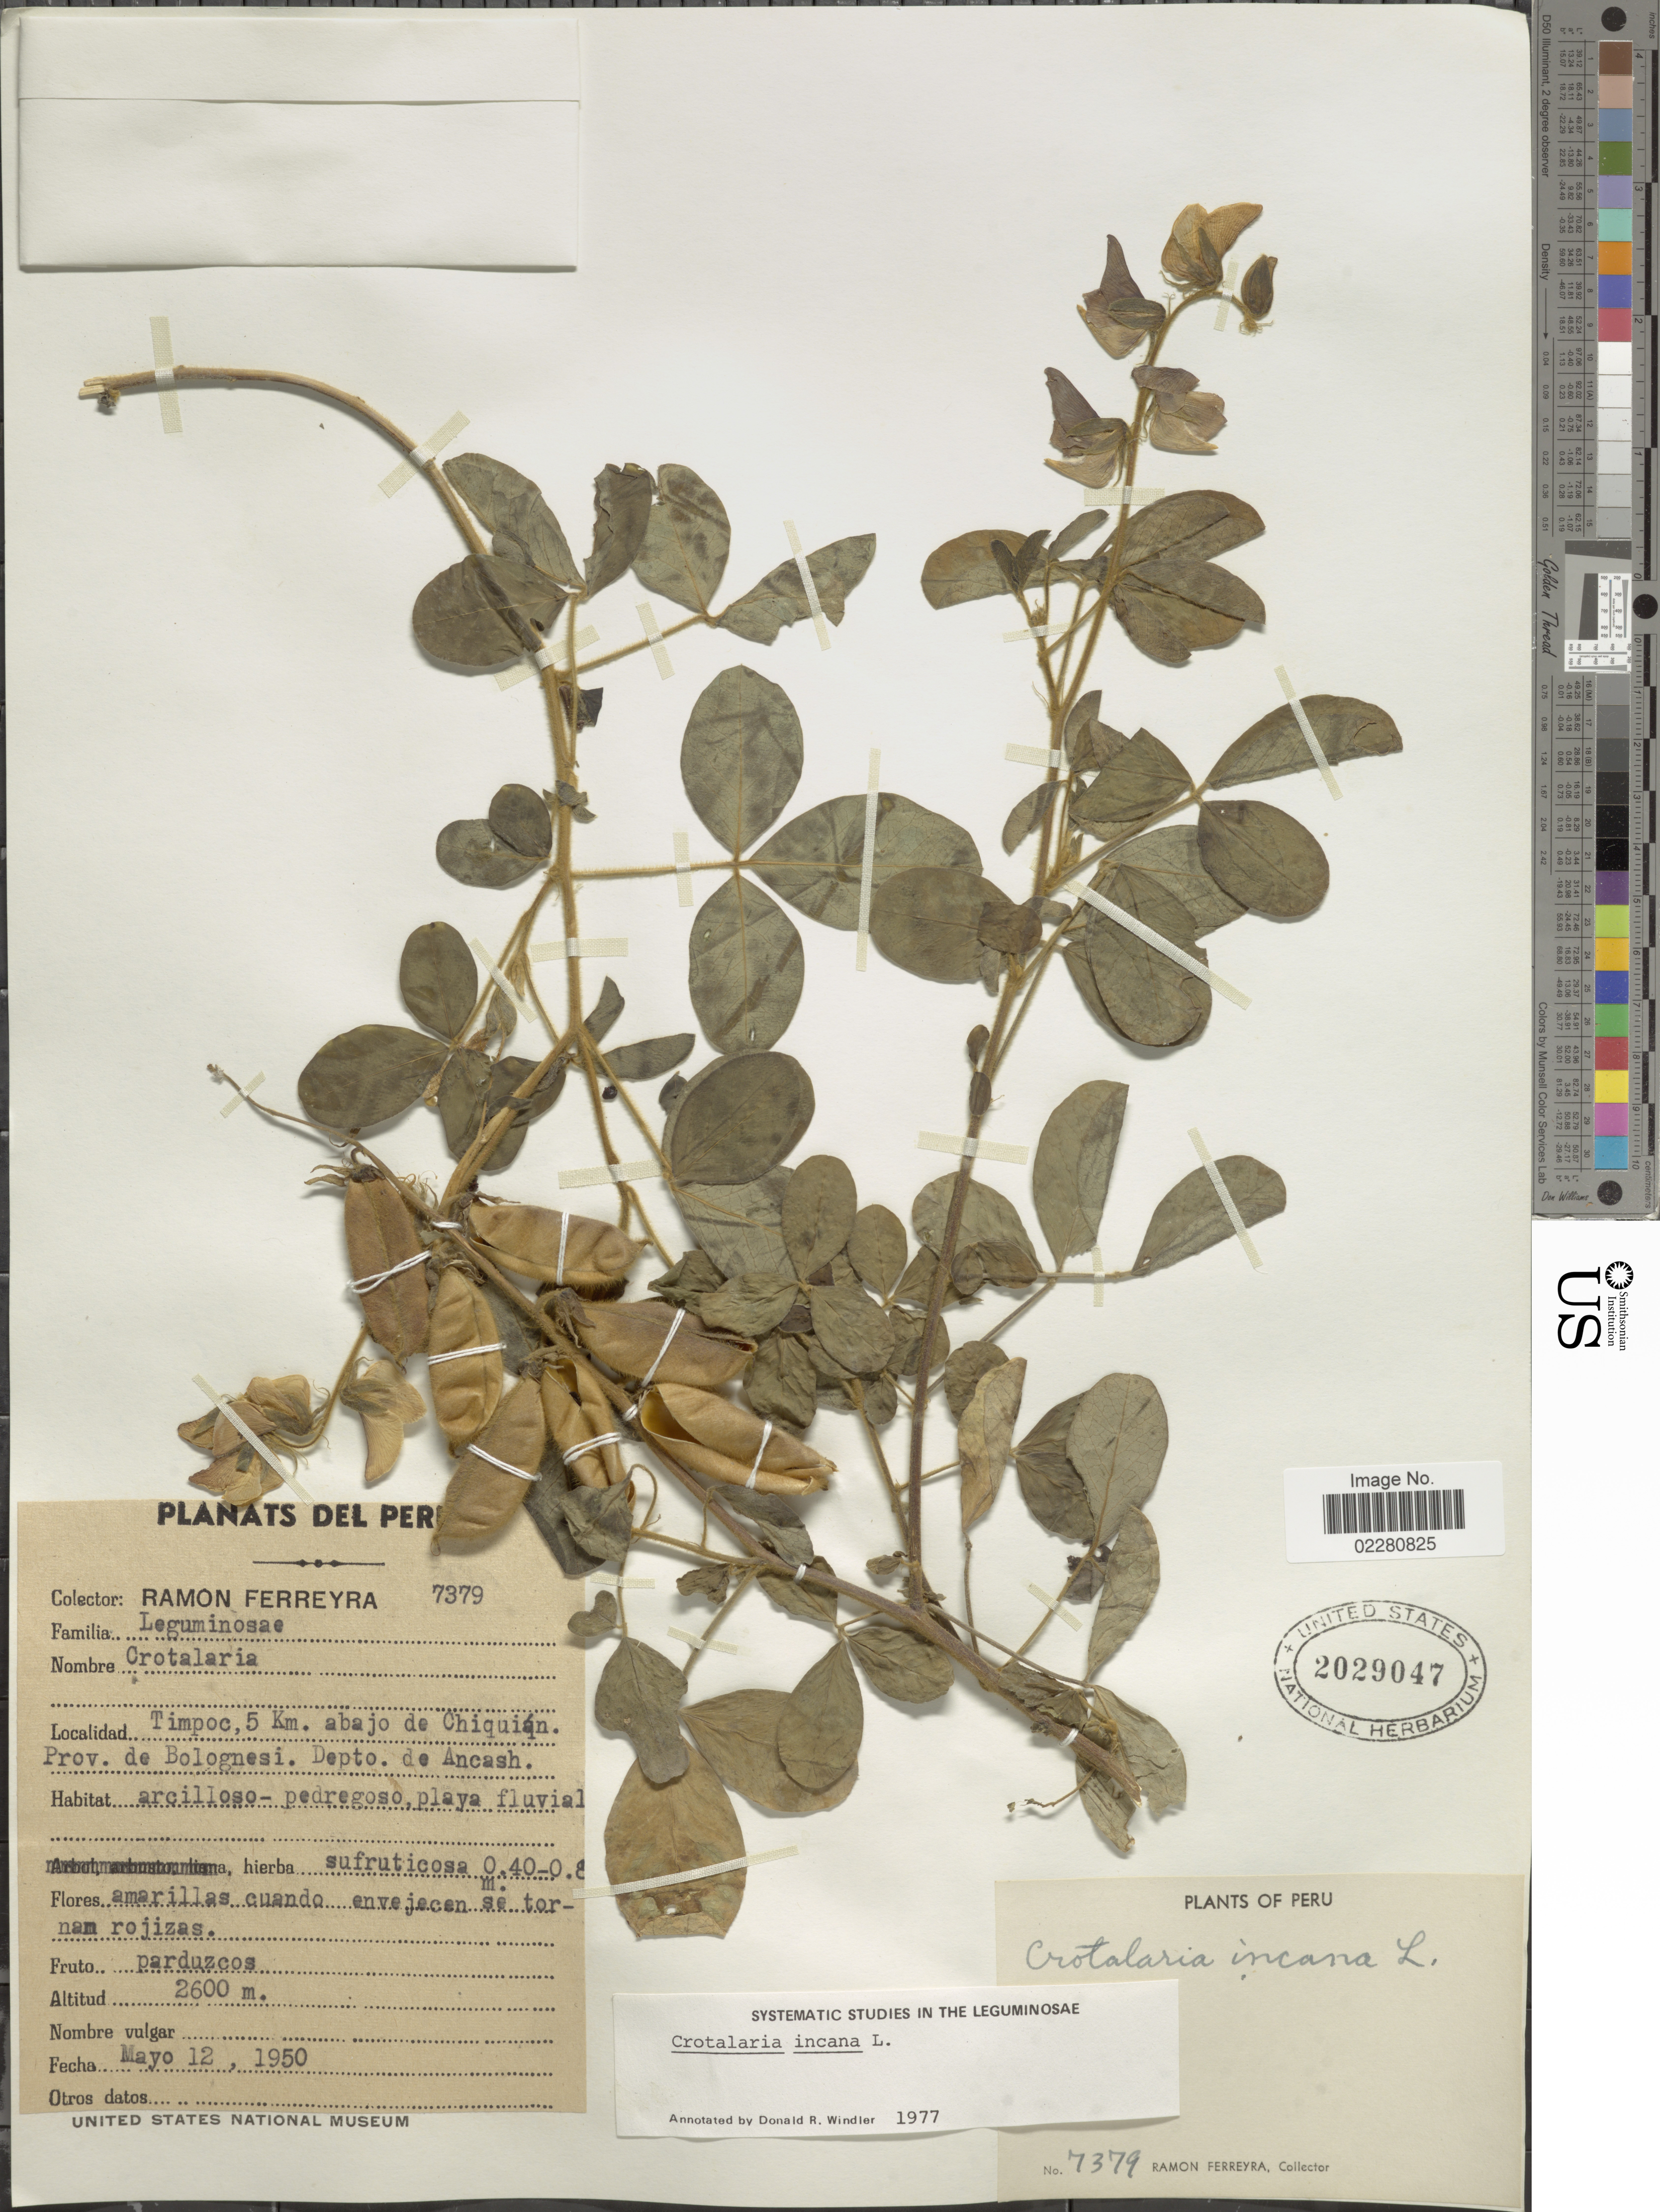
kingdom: Plantae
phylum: Tracheophyta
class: Magnoliopsida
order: Fabales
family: Fabaceae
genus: Crotalaria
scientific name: Crotalaria incana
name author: L.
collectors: R. A. Ferreyra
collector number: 7379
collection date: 1950-05-12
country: Peru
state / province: Ancash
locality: Timpoc, 5 Km. abajo de Chiquian. Prov. de Bolognesi. Depto. de Ancash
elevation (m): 2600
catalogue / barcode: US 2029047